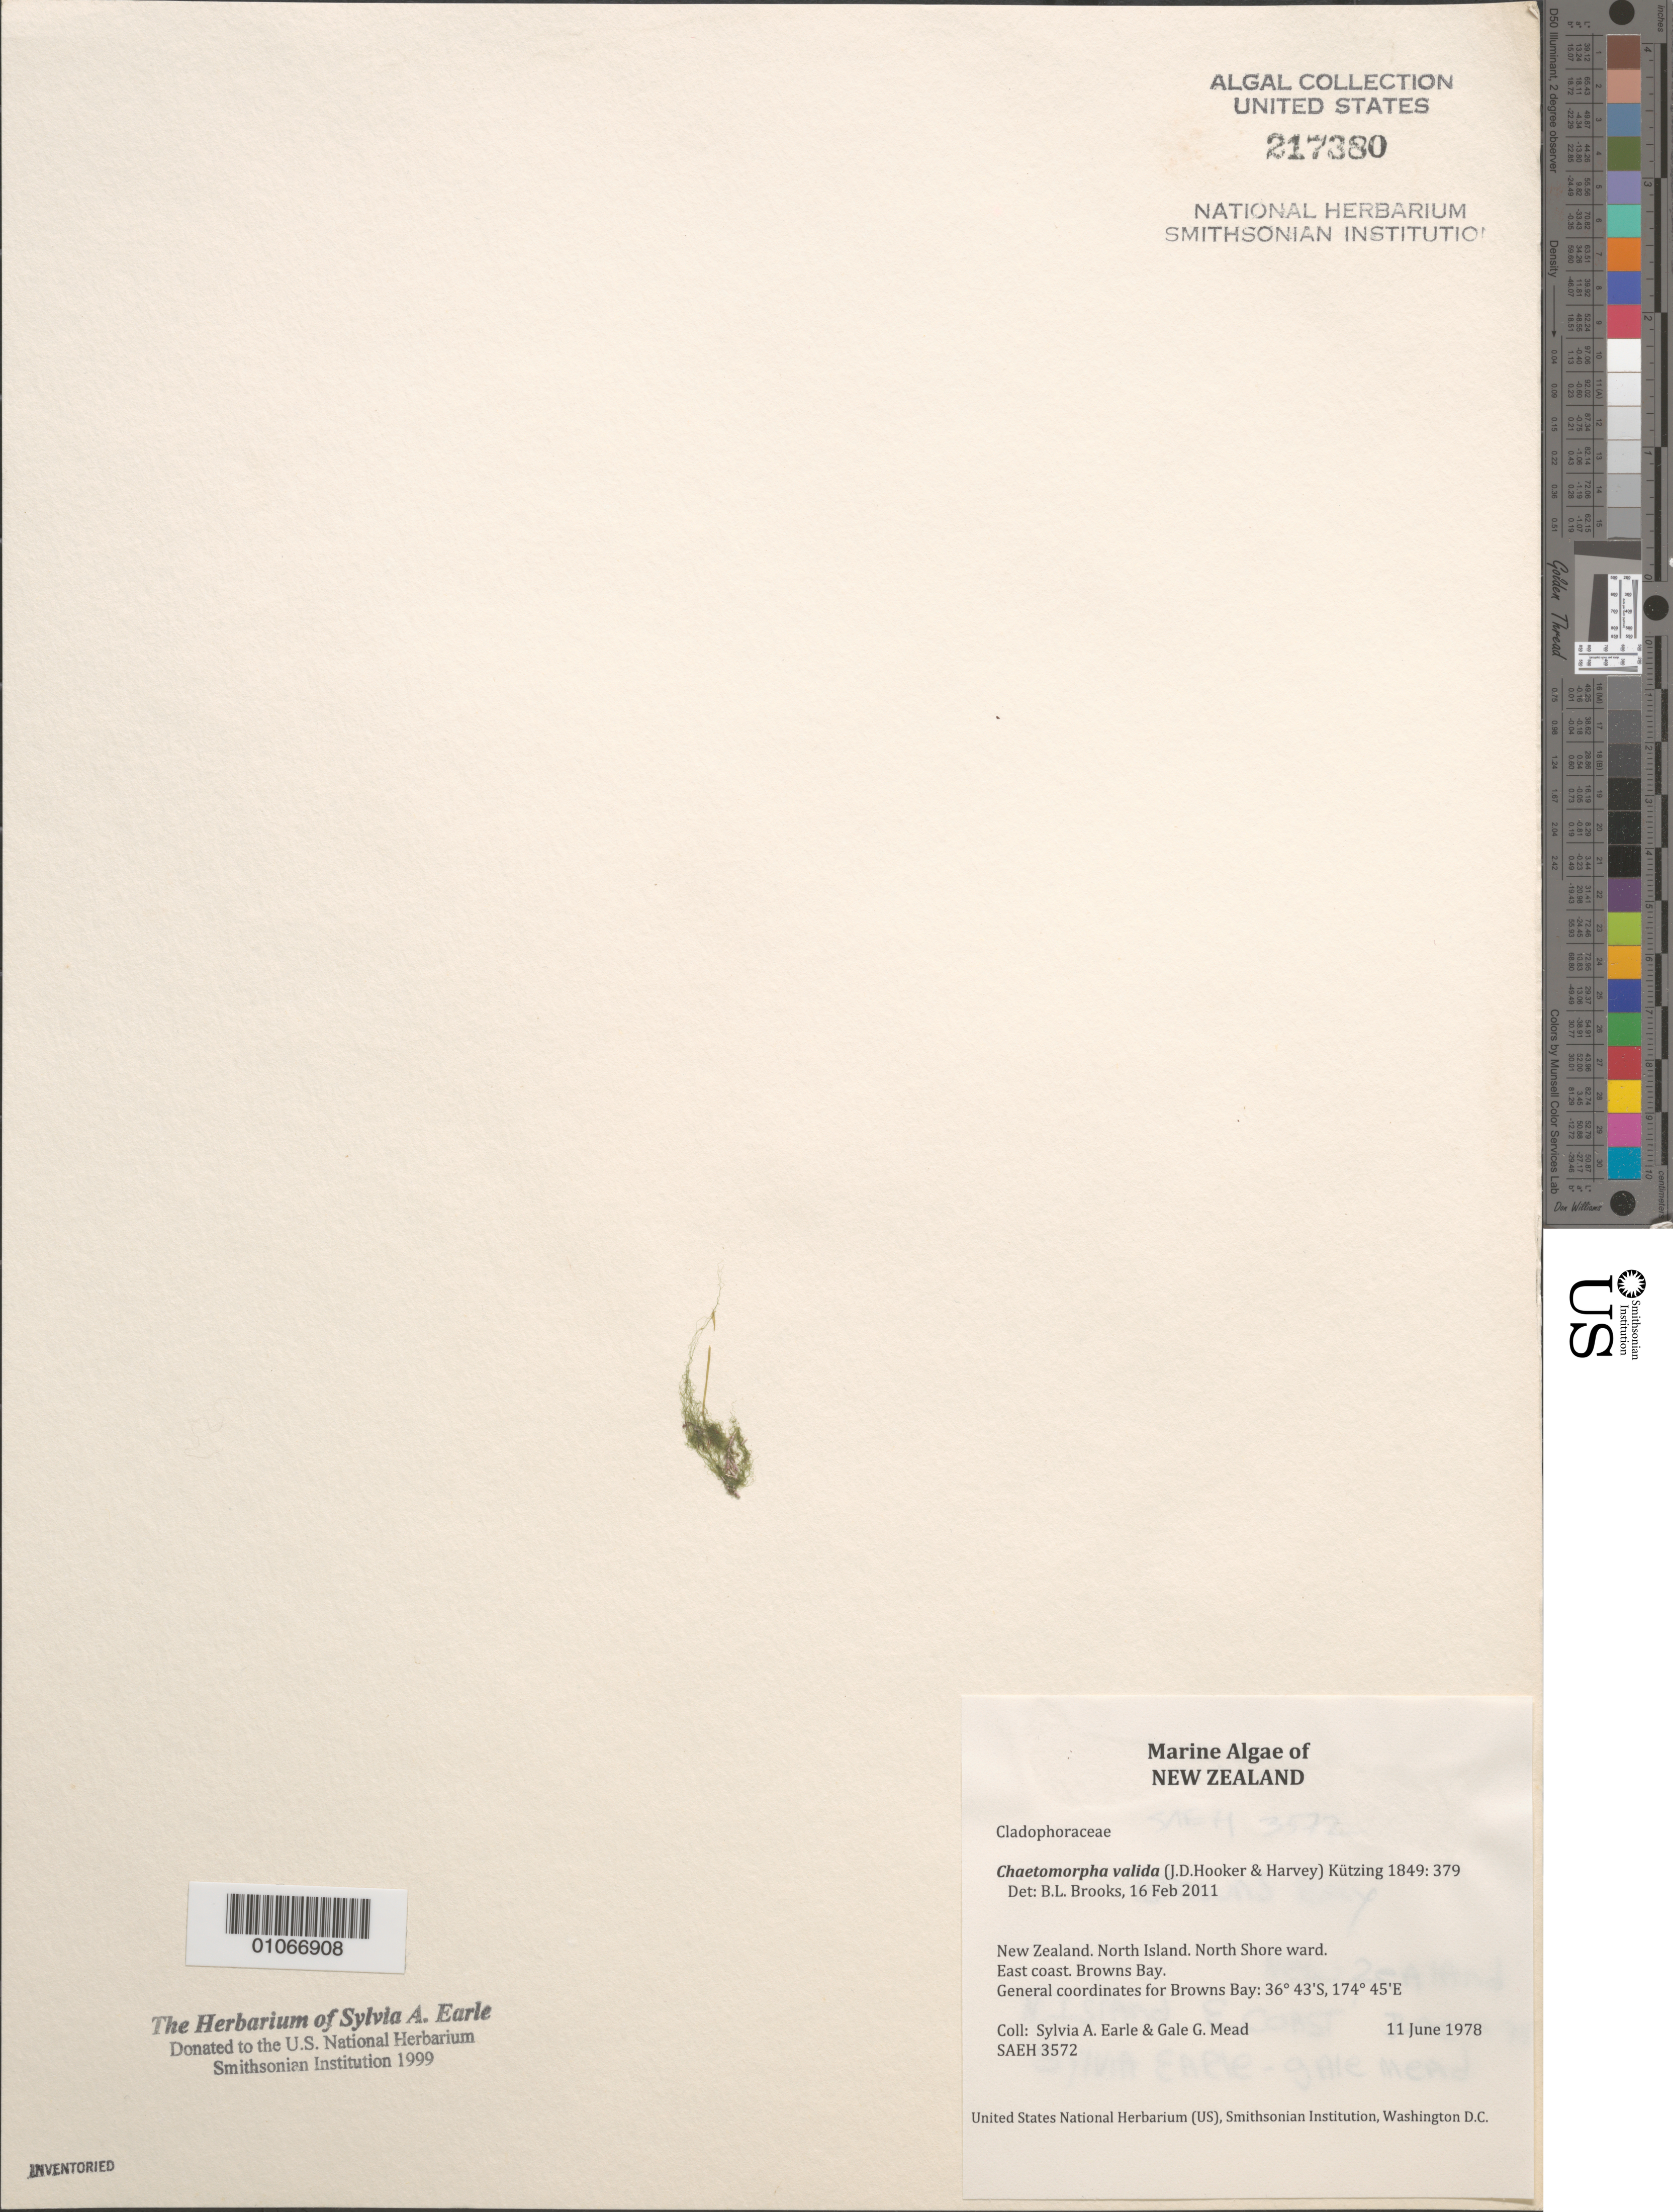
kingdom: Plantae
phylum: Chlorophyta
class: Ulvophyceae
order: Cladophorales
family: Cladophoraceae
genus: Chaetomorpha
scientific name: Chaetomorpha valida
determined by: Brooks, B. L., (BOT), Smithsonian Institution - National Museum of Natural History (UNITED STATES)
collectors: S. A. Earle & G. Mead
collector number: SAEH 3572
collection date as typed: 11 Jun 1978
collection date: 1978-06-11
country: New Zealand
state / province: Auckland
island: North Island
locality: East coast, Browns Bay, North Shore ward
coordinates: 36 43'S, 174 45'E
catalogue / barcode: US 217380